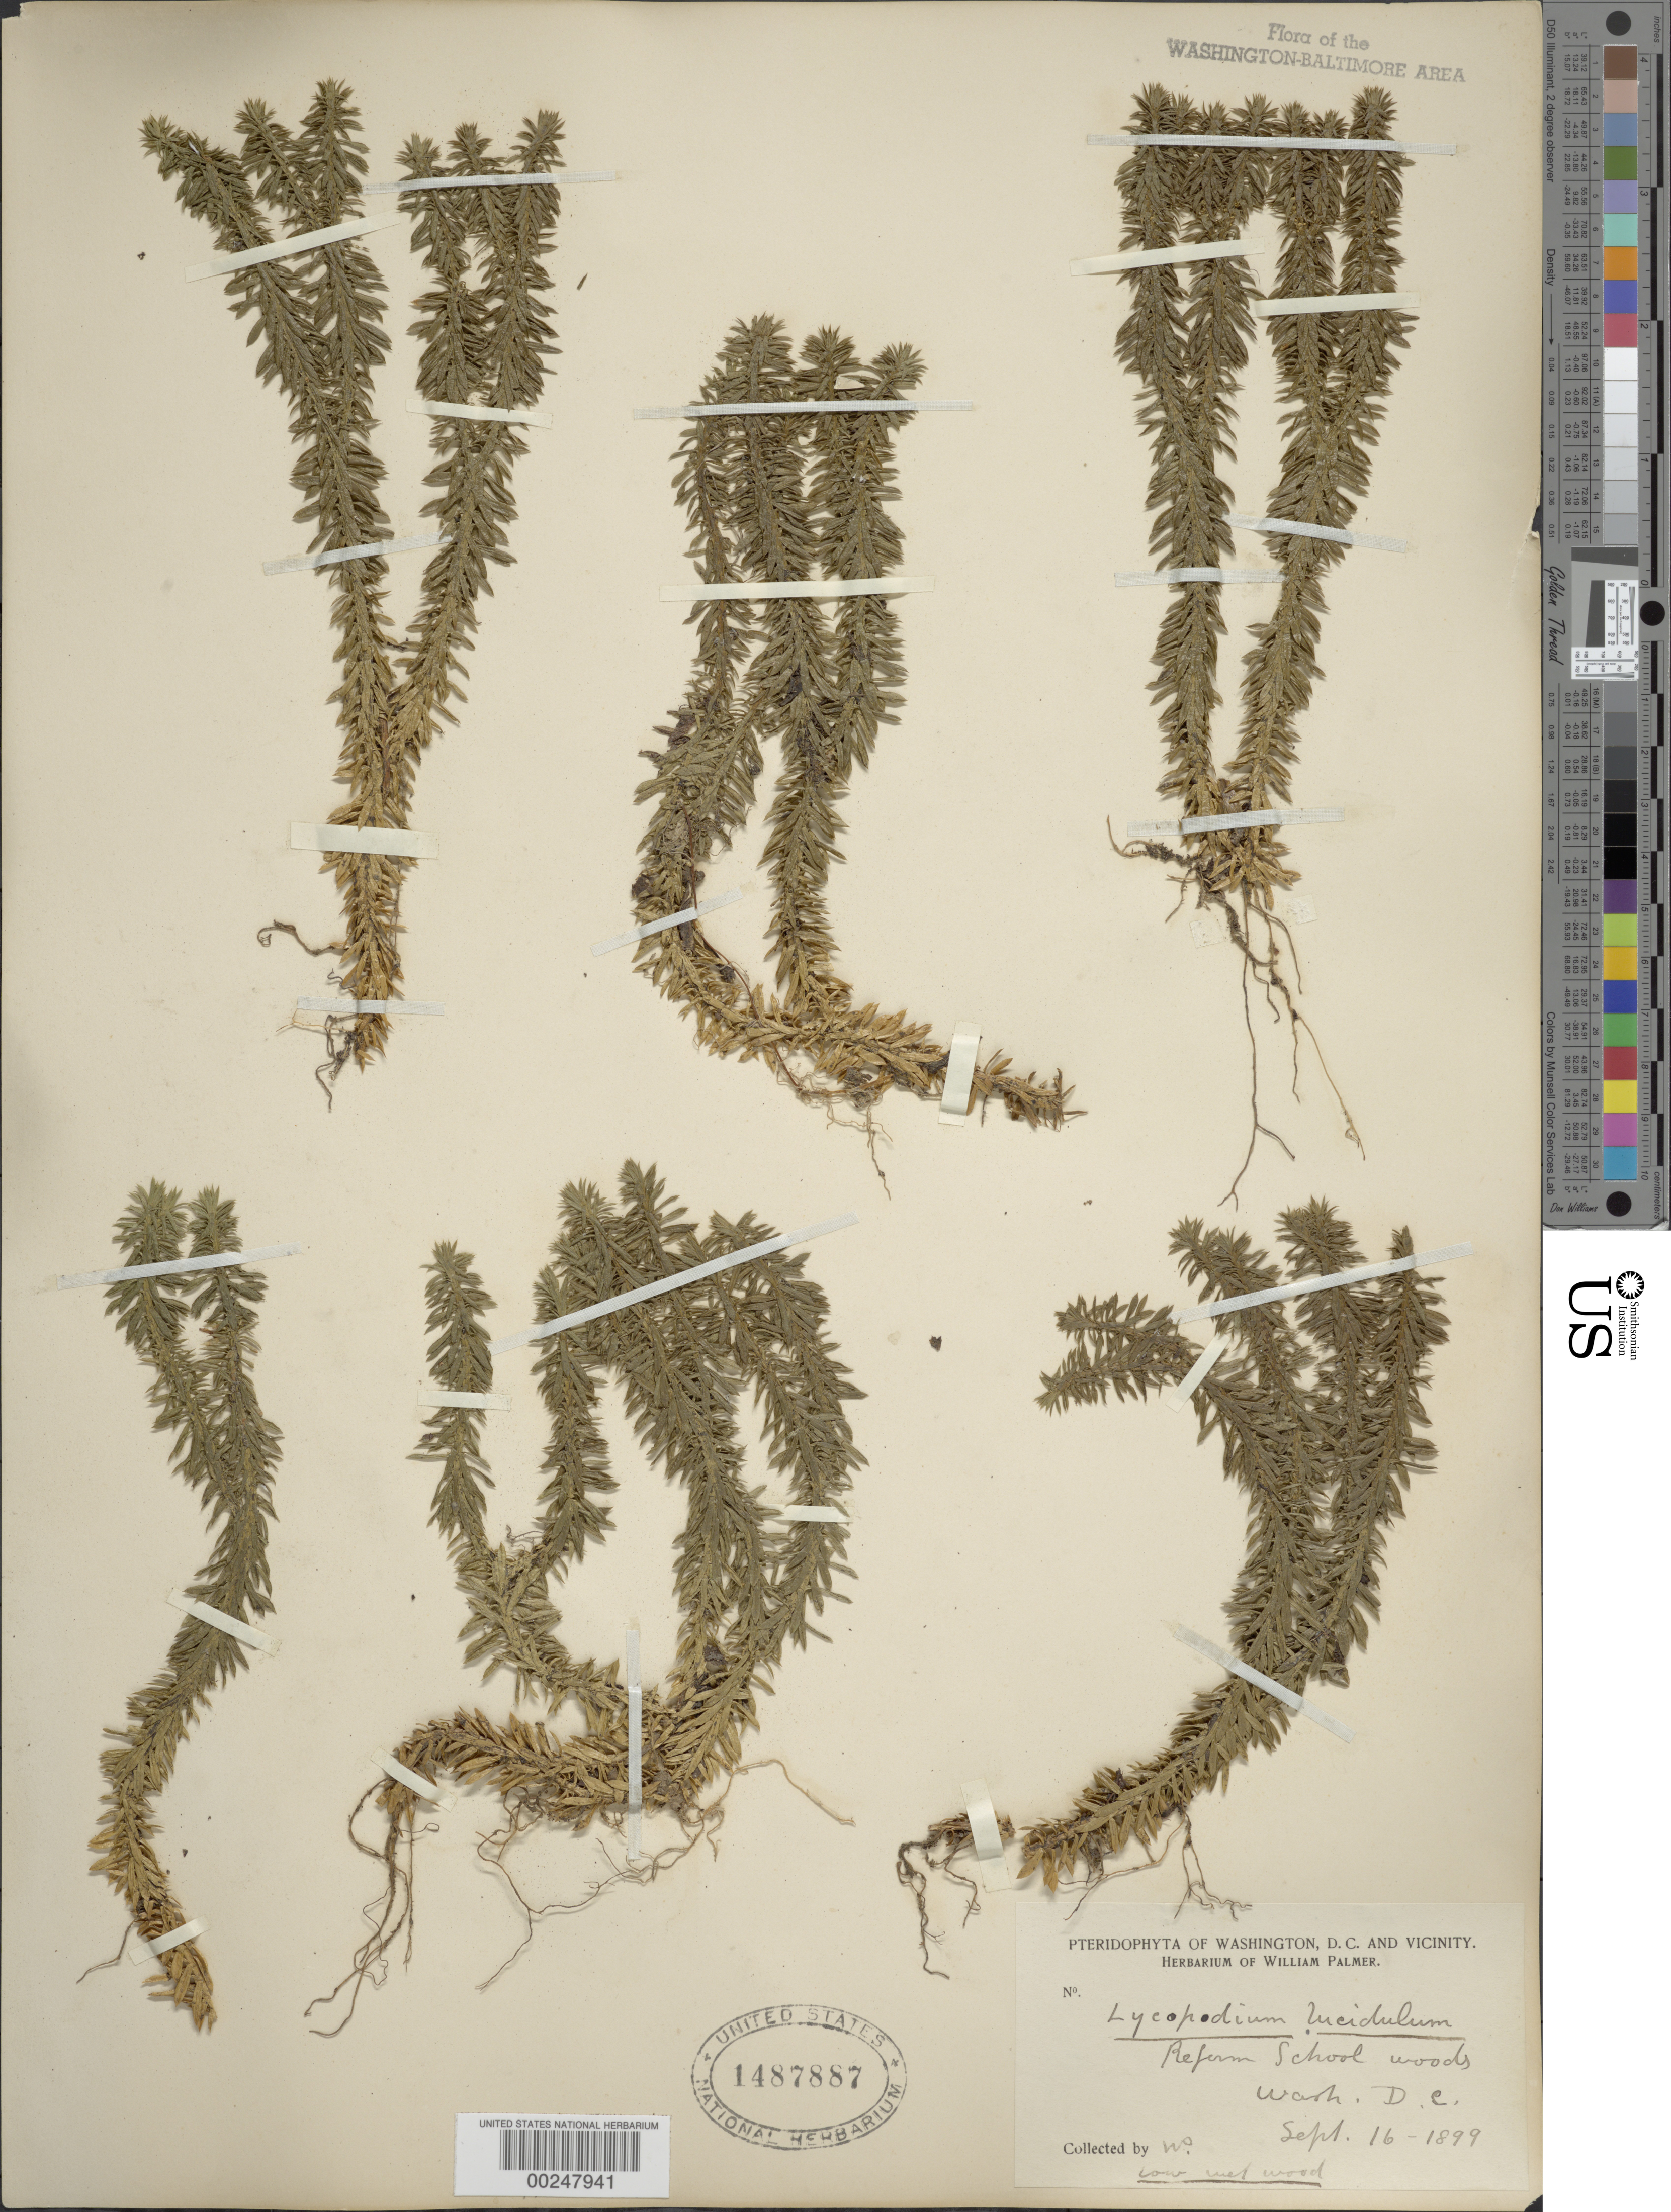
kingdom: Plantae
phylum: Tracheophyta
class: Lycopodiopsida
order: Lycopodiales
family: Lycopodiaceae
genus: Huperzia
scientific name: Huperzia lucidula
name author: (Michx.) Trevis.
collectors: W. Palmer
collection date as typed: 16 Sep 1899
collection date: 1899-09-16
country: United States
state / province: District of Columbia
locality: Reform School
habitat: Woods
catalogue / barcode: US 1487887